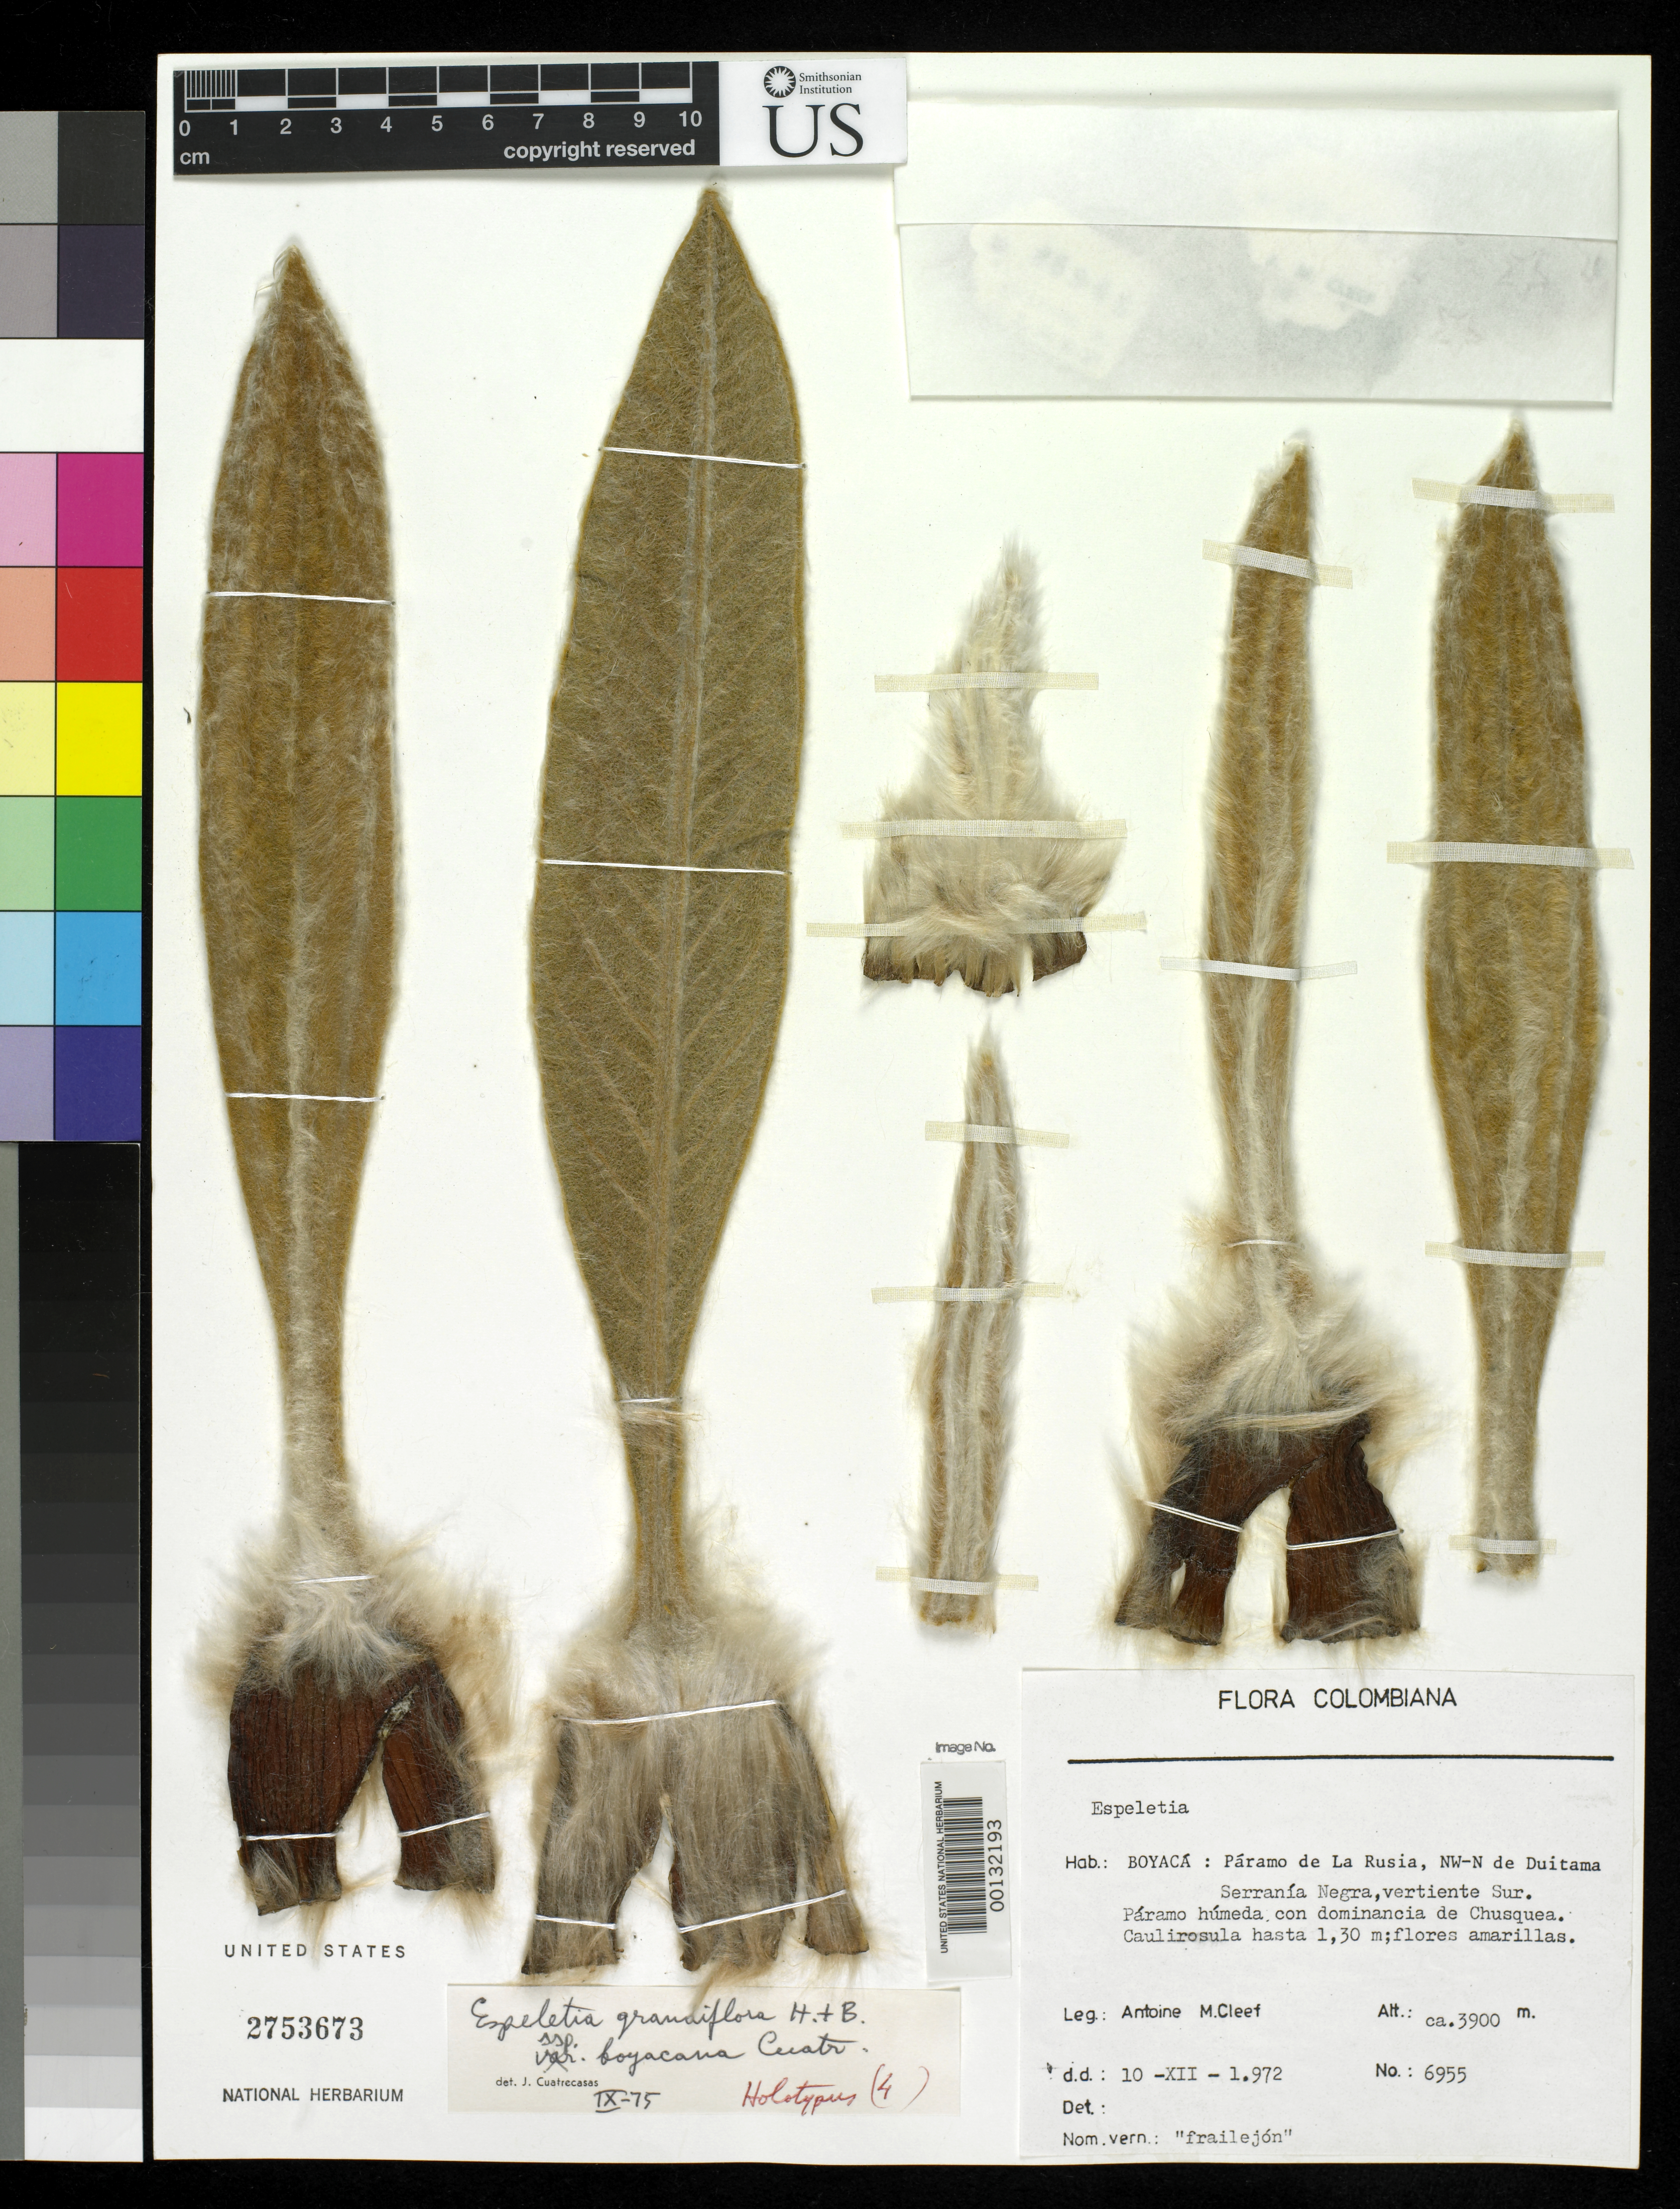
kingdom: Plantae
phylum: Tracheophyta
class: Magnoliopsida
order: Asterales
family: Asteraceae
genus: Espeletia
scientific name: Espeletia grandiflora var. boyacana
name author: Cuatrec.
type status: Holotype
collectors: A. M. Cleef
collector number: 6955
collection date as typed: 10 Dec 1972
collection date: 1972-12-10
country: Colombia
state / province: Boyacá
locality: Páramo de La Rusia, NNW de Duitama, Serrania Negra, Vertiente sur. [Páramo de La Rusia, NNW of Duitama, Serrania Negra, S slope.]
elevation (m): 3900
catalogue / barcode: US 2753673